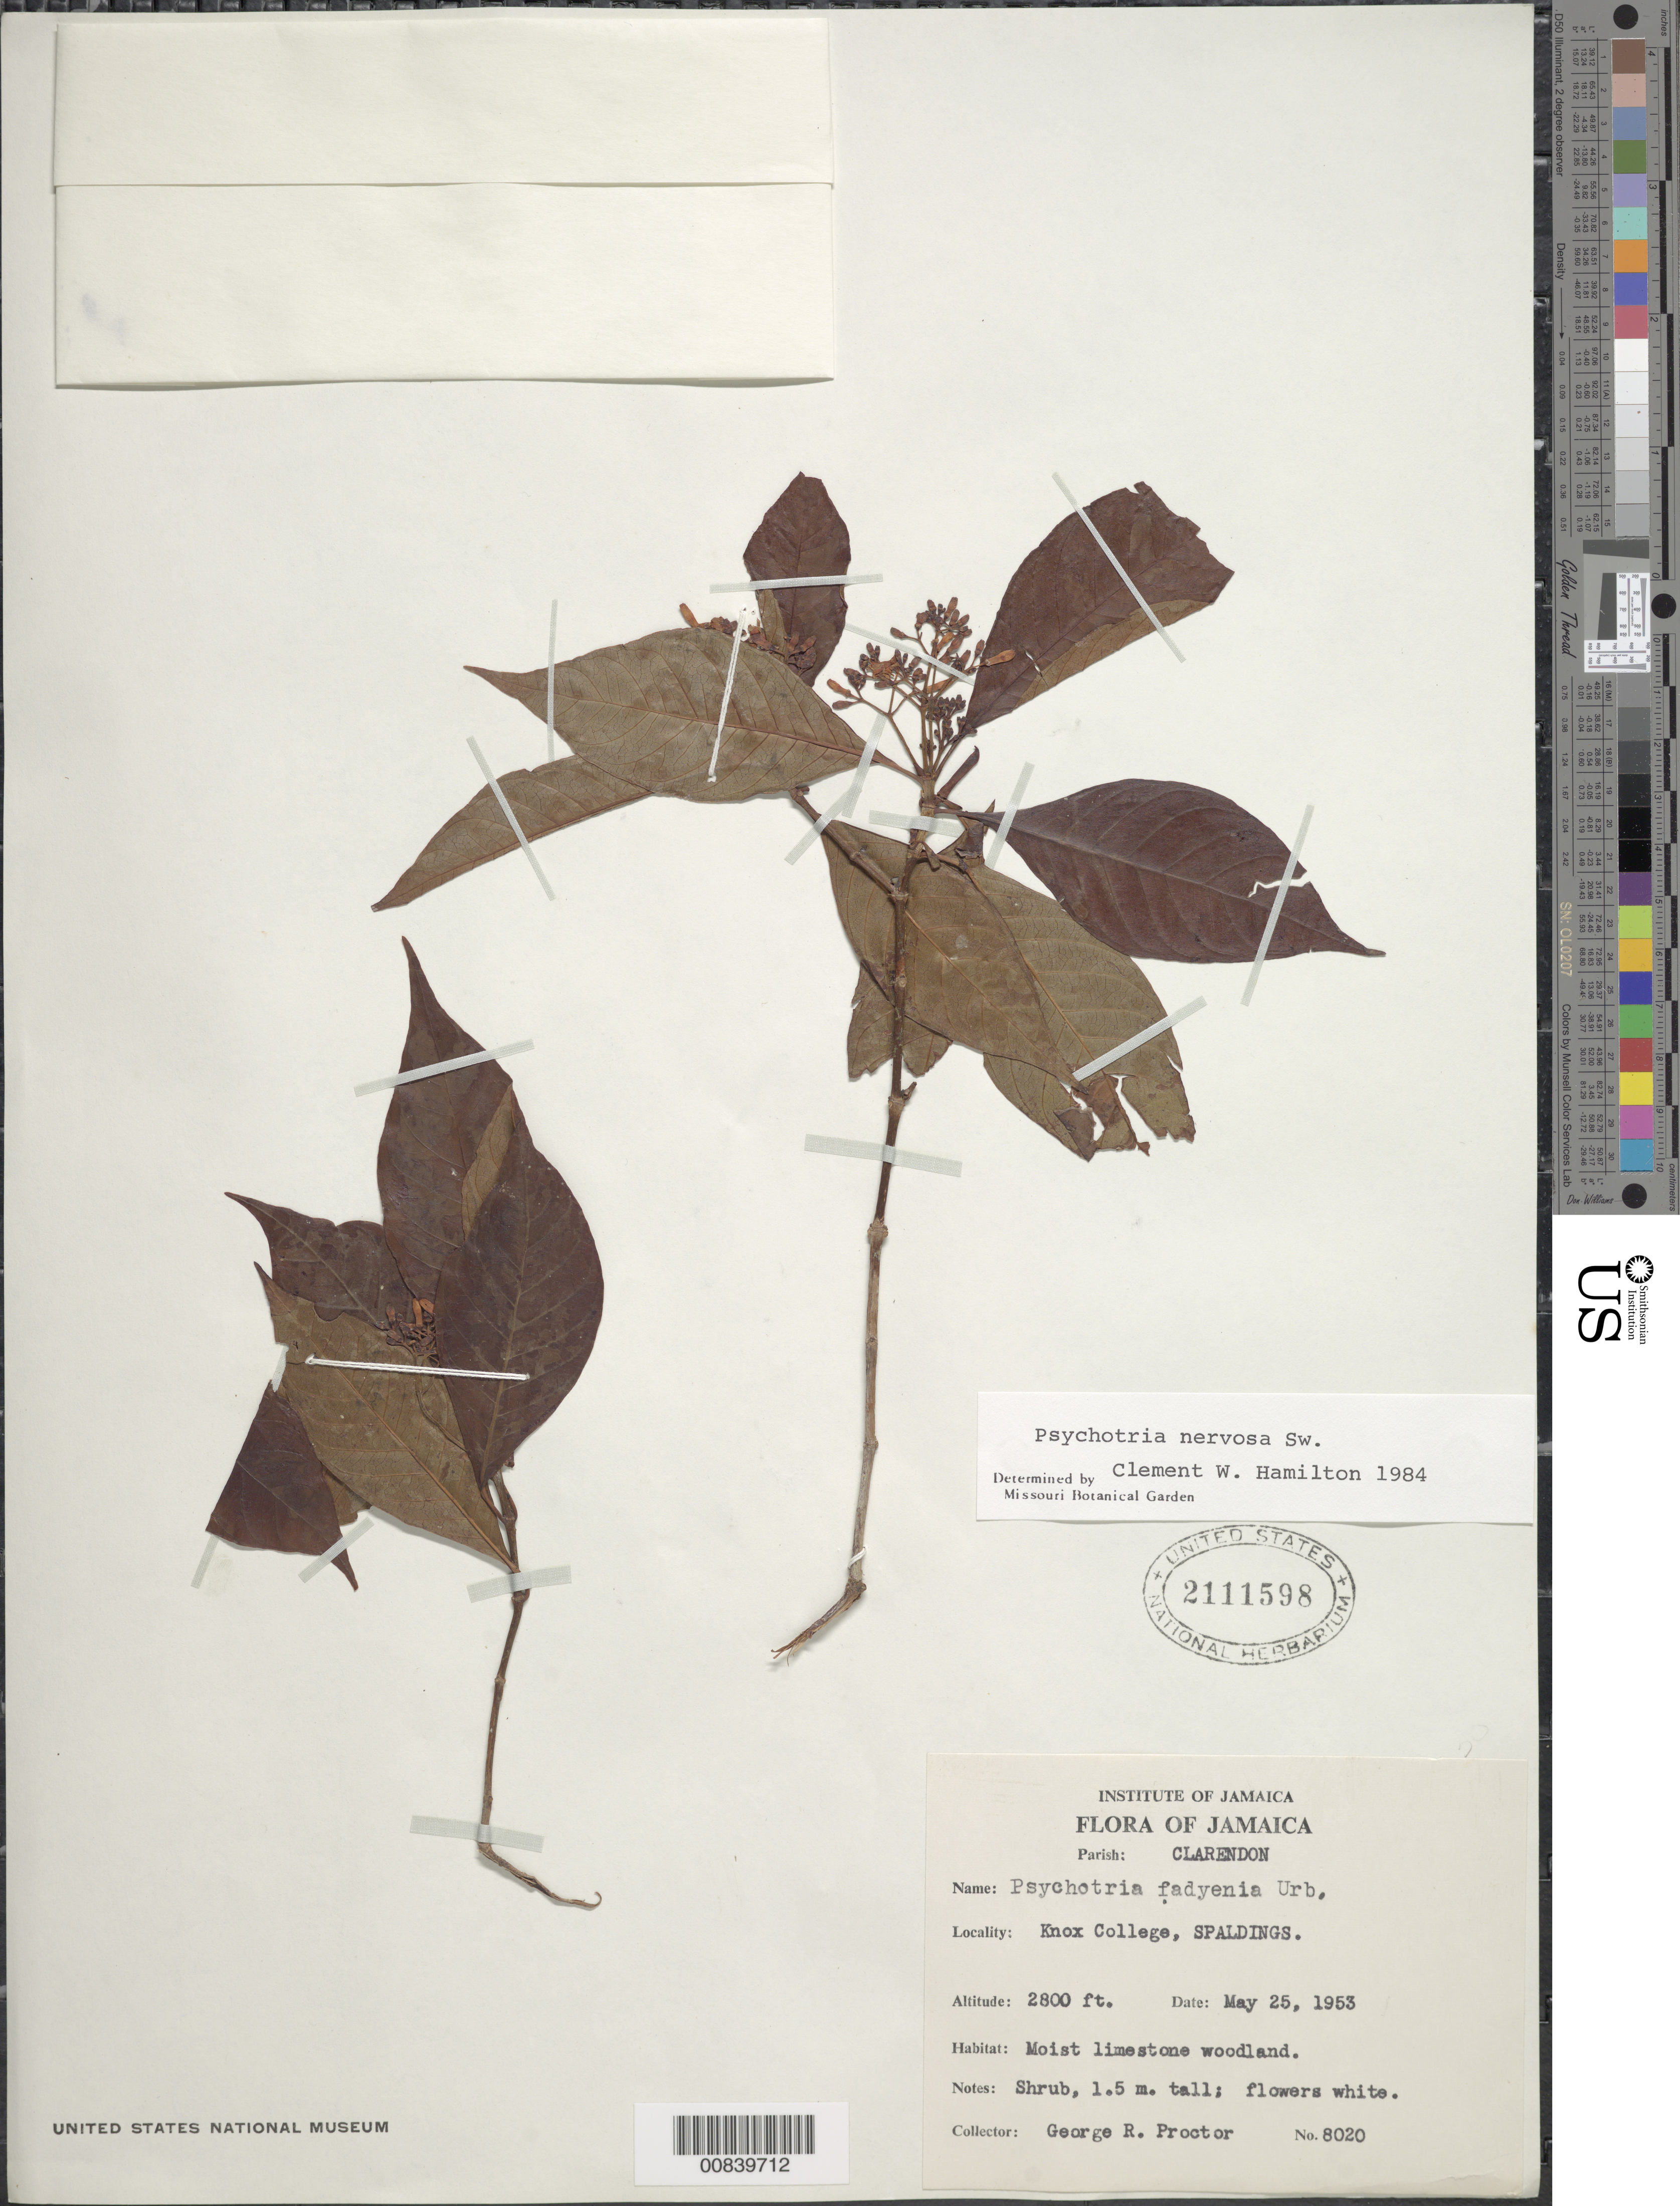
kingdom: Plantae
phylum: Tracheophyta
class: Magnoliopsida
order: Gentianales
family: Rubiaceae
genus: Psychotria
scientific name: Psychotria nervosa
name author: Sw.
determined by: Hamilton, C. W.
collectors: G. R. Proctor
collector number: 8020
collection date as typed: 25 May 1953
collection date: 1953-05-25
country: Jamaica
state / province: Clarendon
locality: Knox College, Spaldings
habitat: Moist limestone woodland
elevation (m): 853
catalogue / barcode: US 2111598